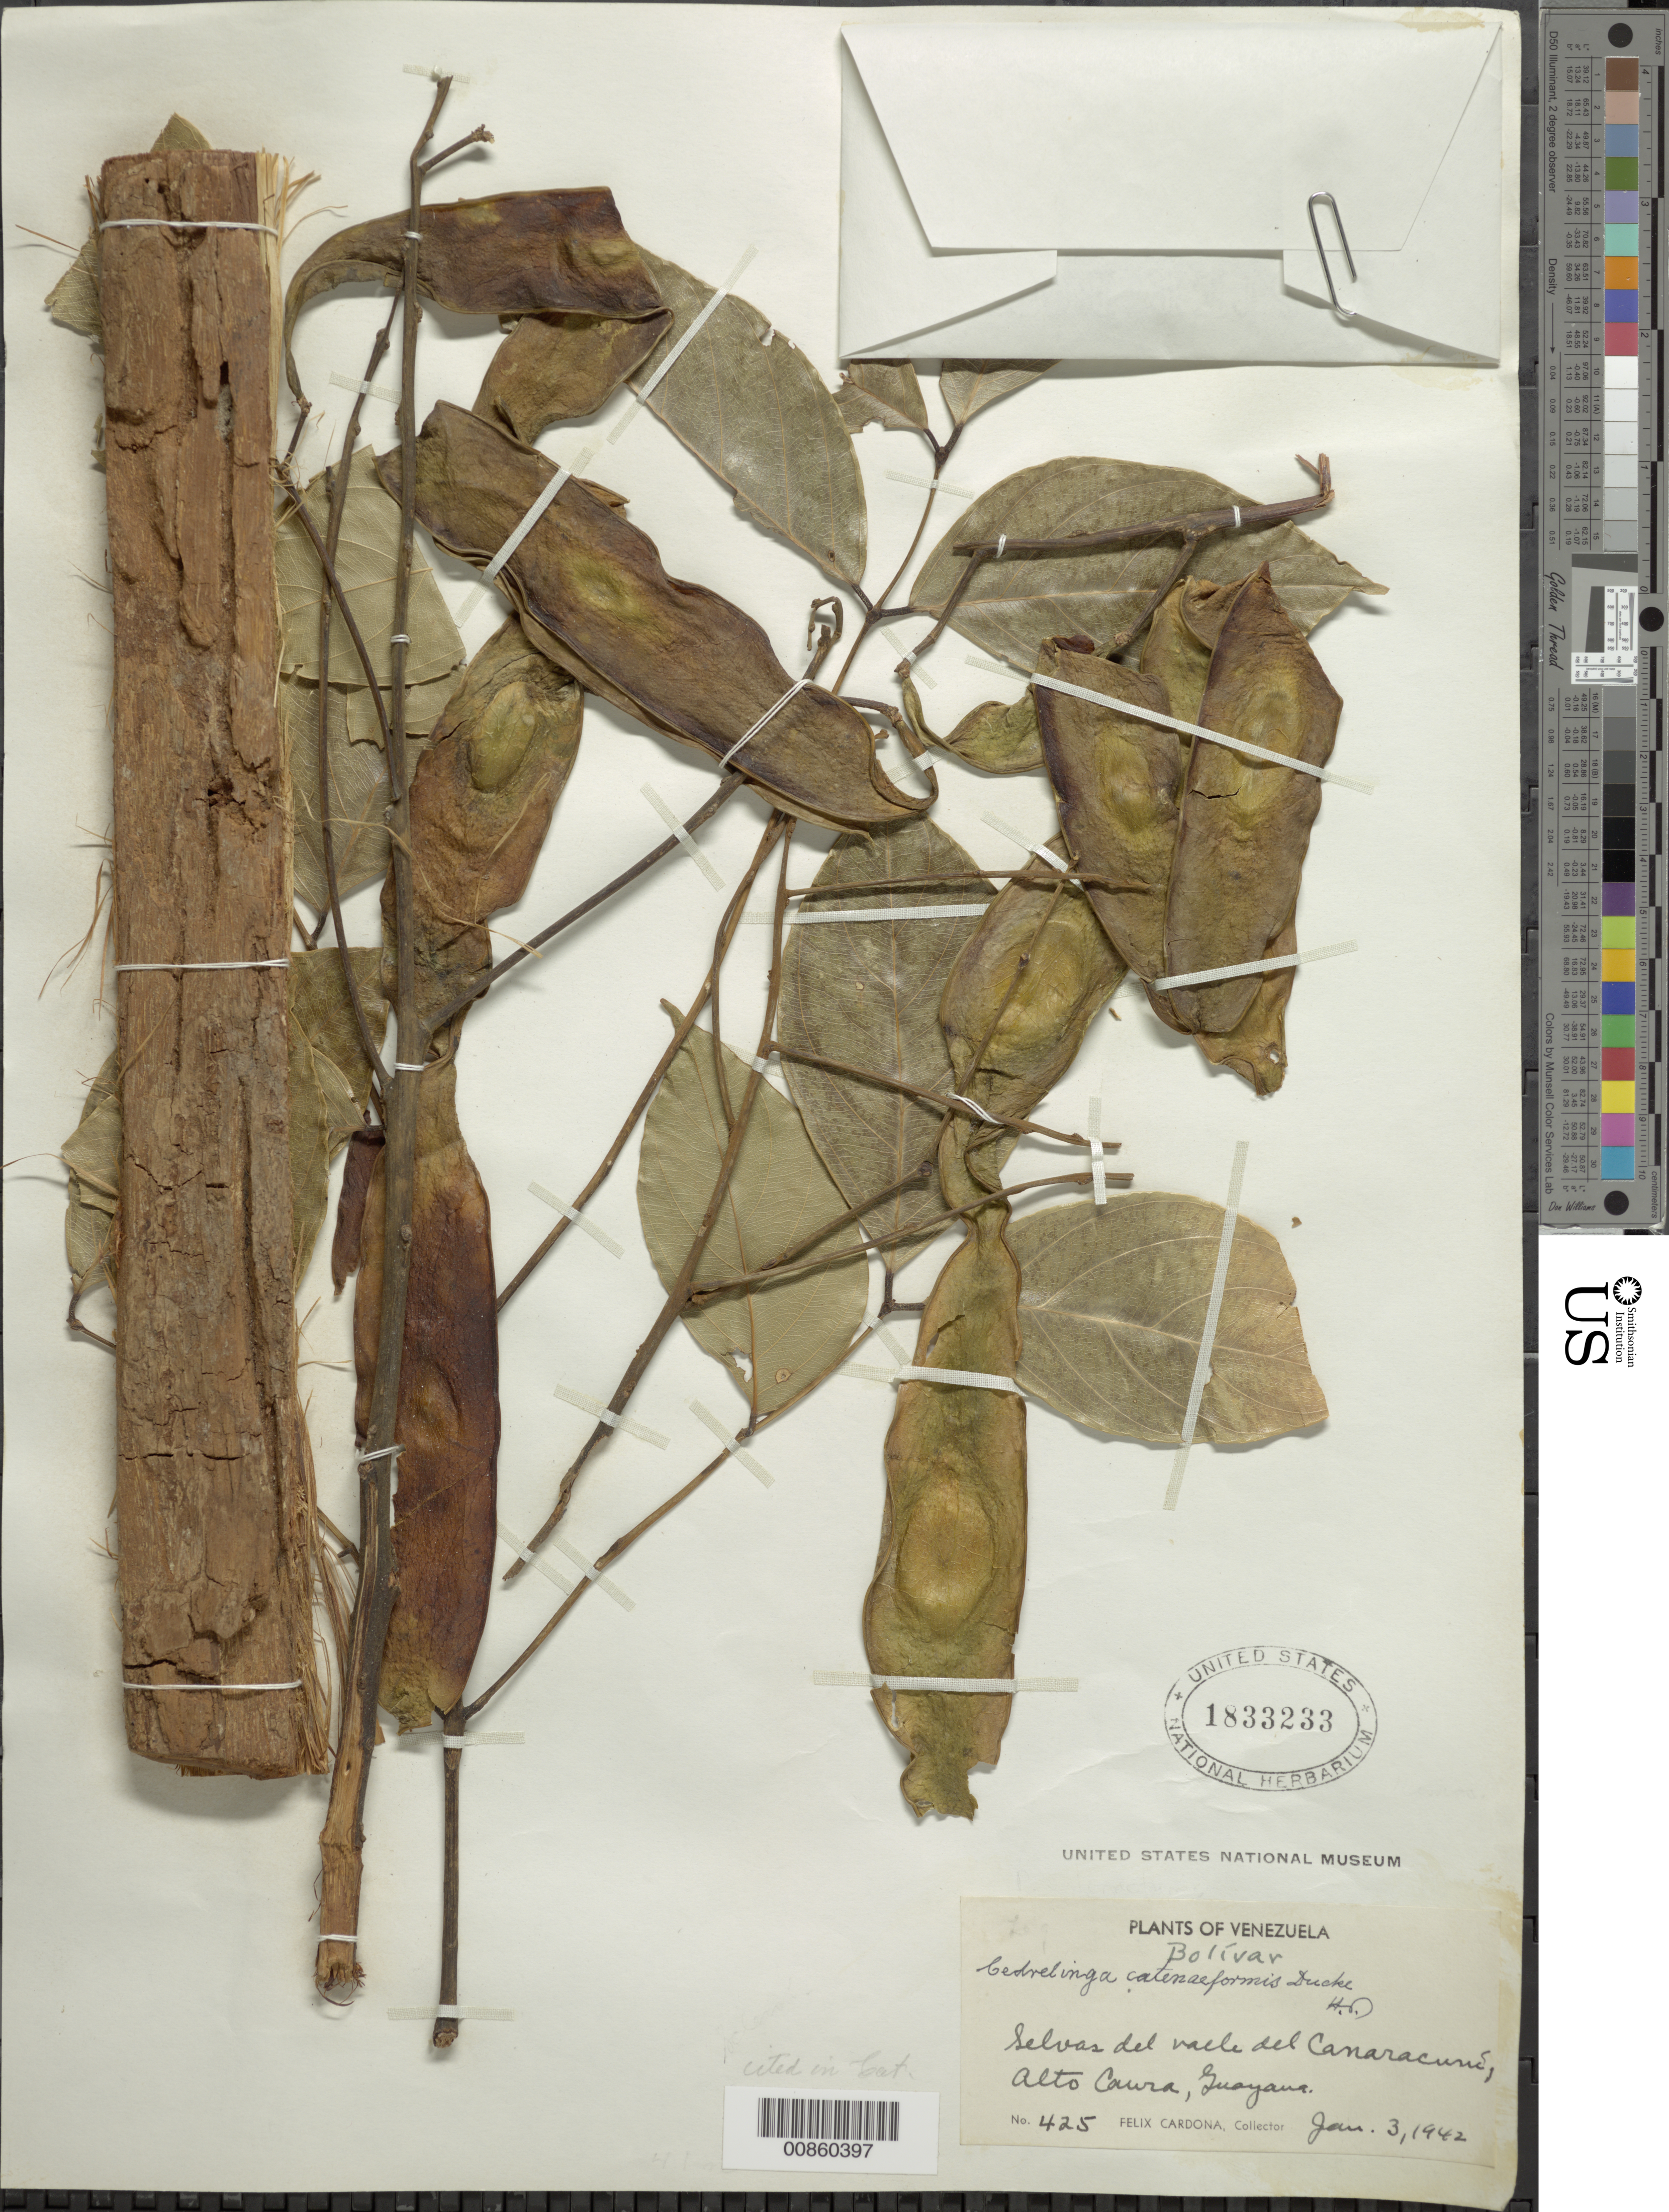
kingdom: Plantae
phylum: Tracheophyta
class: Magnoliopsida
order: Fabales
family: Fabaceae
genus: Cedrelinga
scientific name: Cedrelinga catenaeformis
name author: (Ducke) Ducke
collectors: F. Cardona Puig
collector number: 425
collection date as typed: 3-Jan-42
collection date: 1942-01-03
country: Venezuela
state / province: Bolívar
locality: Río Carraracuní, Alto Caura, Guayana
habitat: Selvas del vaele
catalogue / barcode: US 1833233